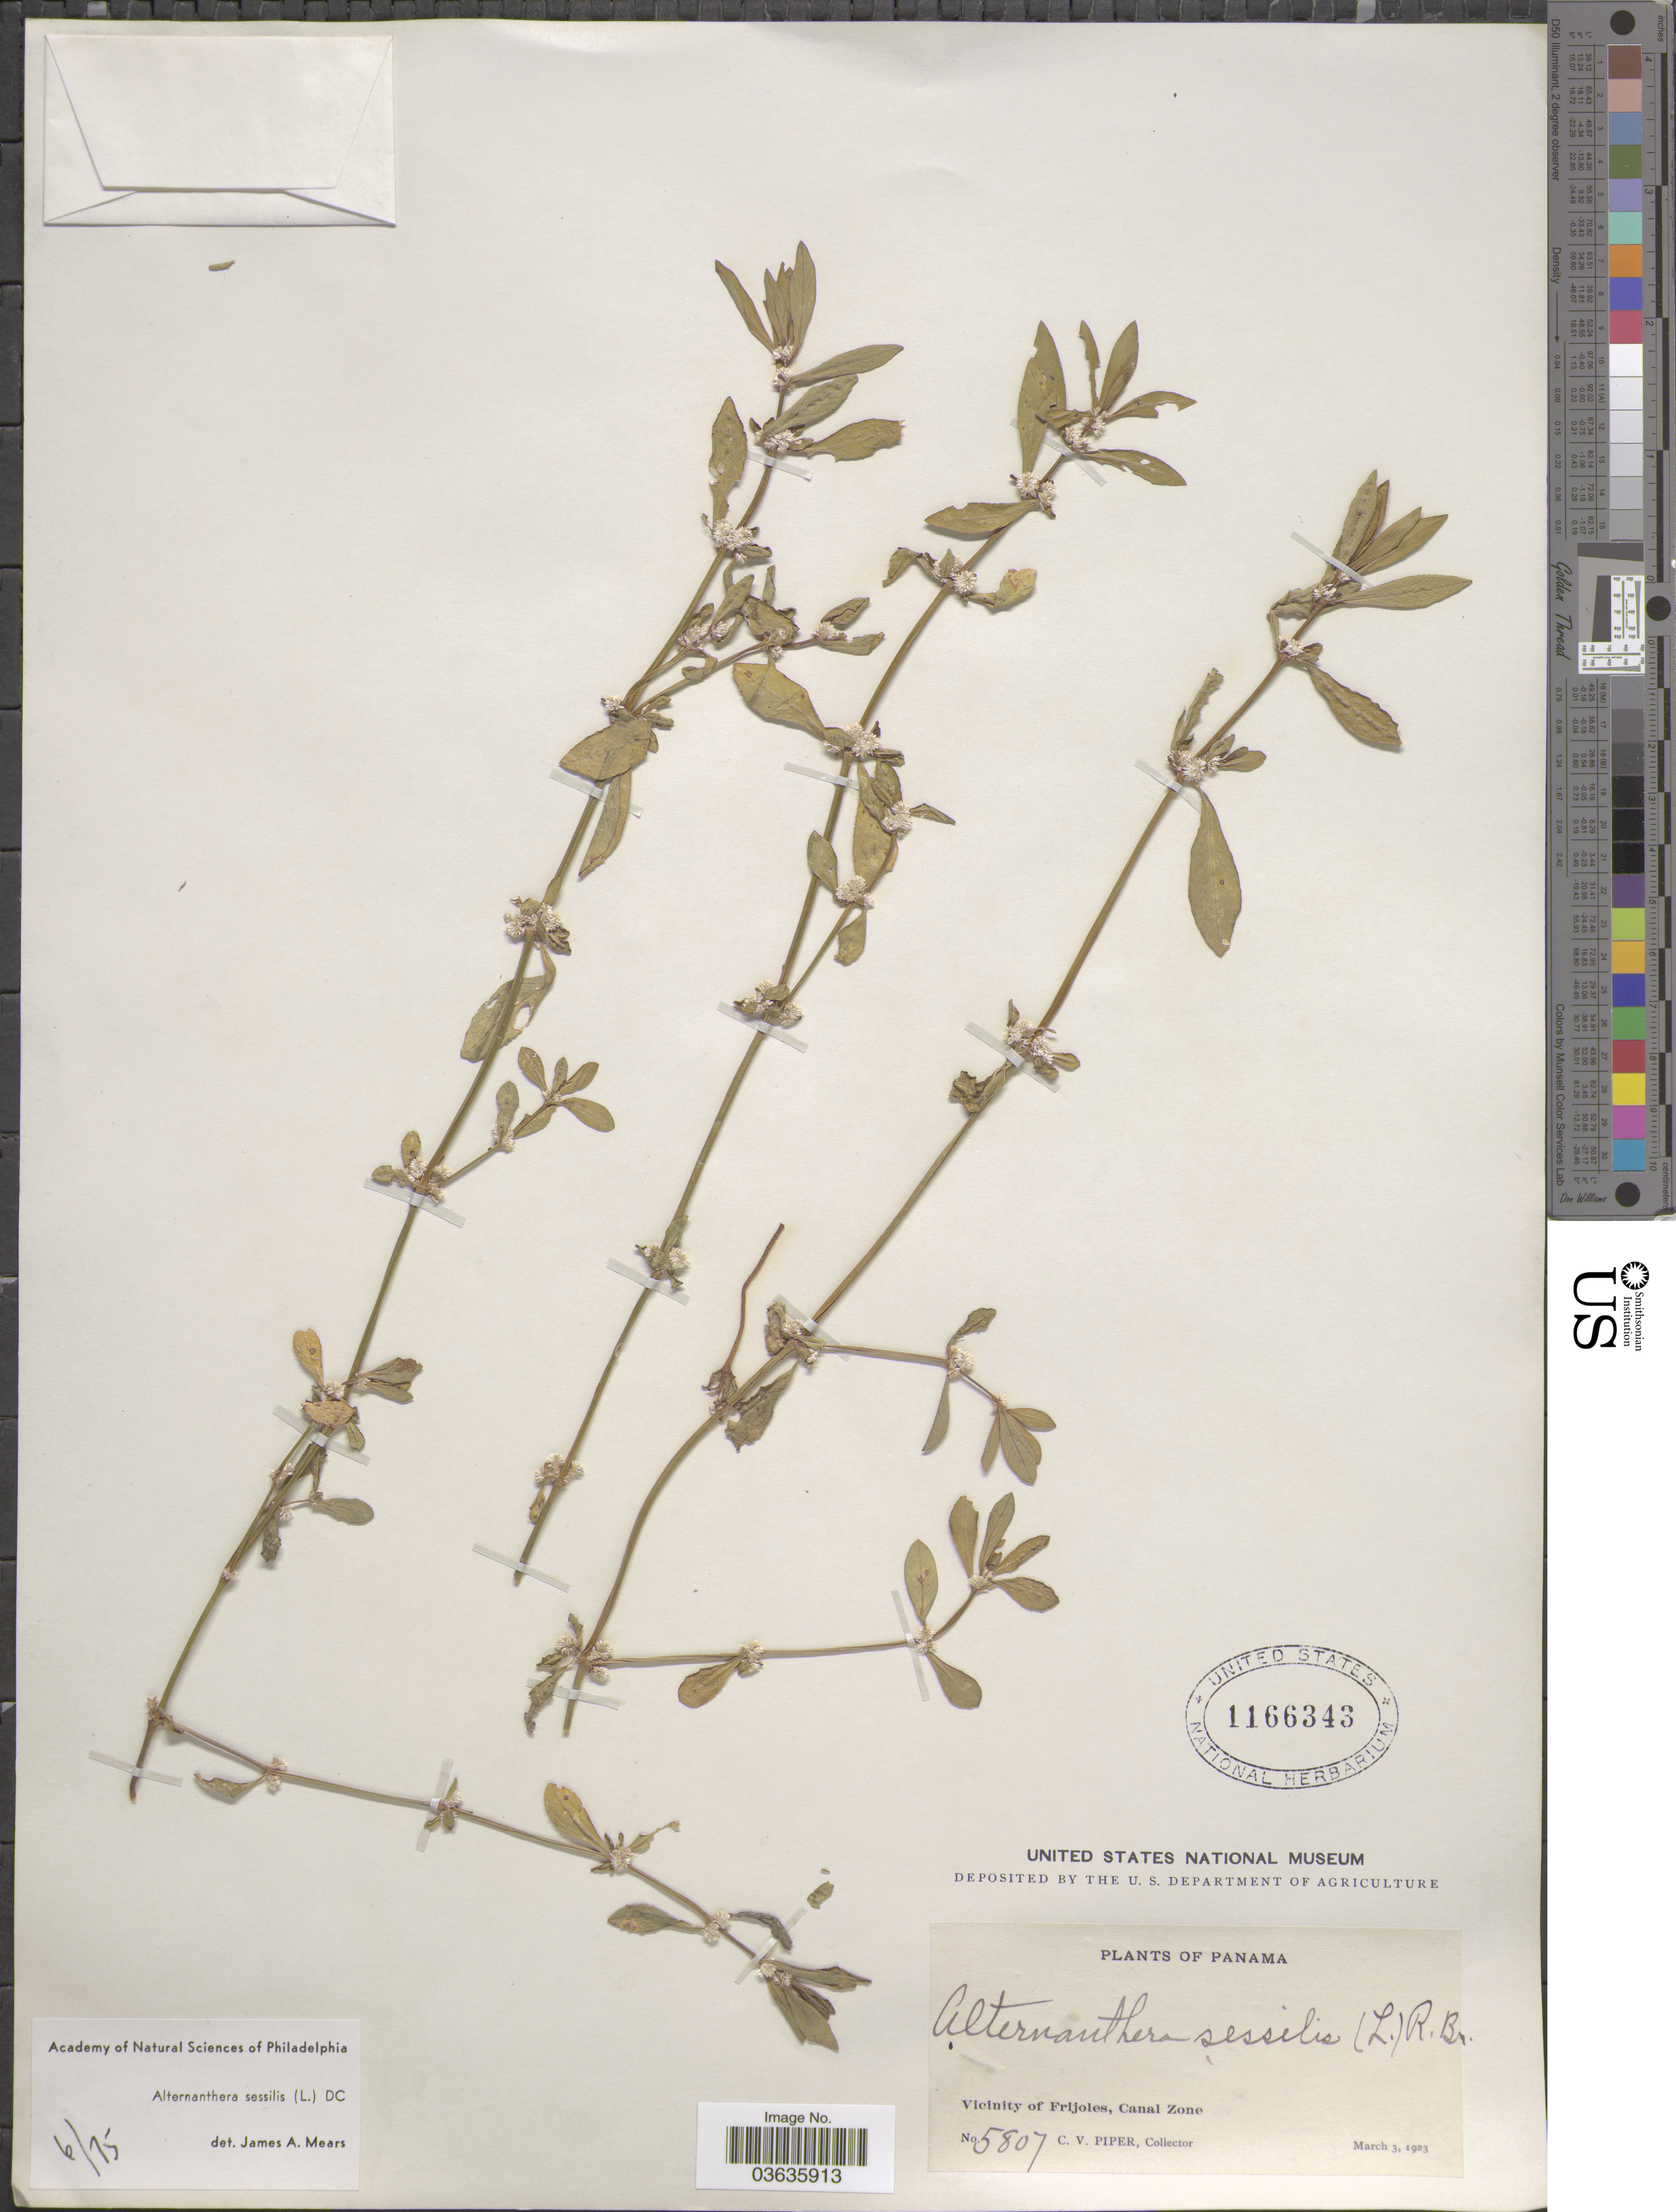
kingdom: Plantae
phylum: Tracheophyta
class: Magnoliopsida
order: Caryophyllales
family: Amaranthaceae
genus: Alternanthera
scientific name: Alternanthera sessilis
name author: (L.) DC.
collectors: C. V. Piper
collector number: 5807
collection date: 1923-03-03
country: Panama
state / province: Colón / Panamá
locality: Vicinity of Frijoles, Canal Zone.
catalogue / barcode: US 1166343